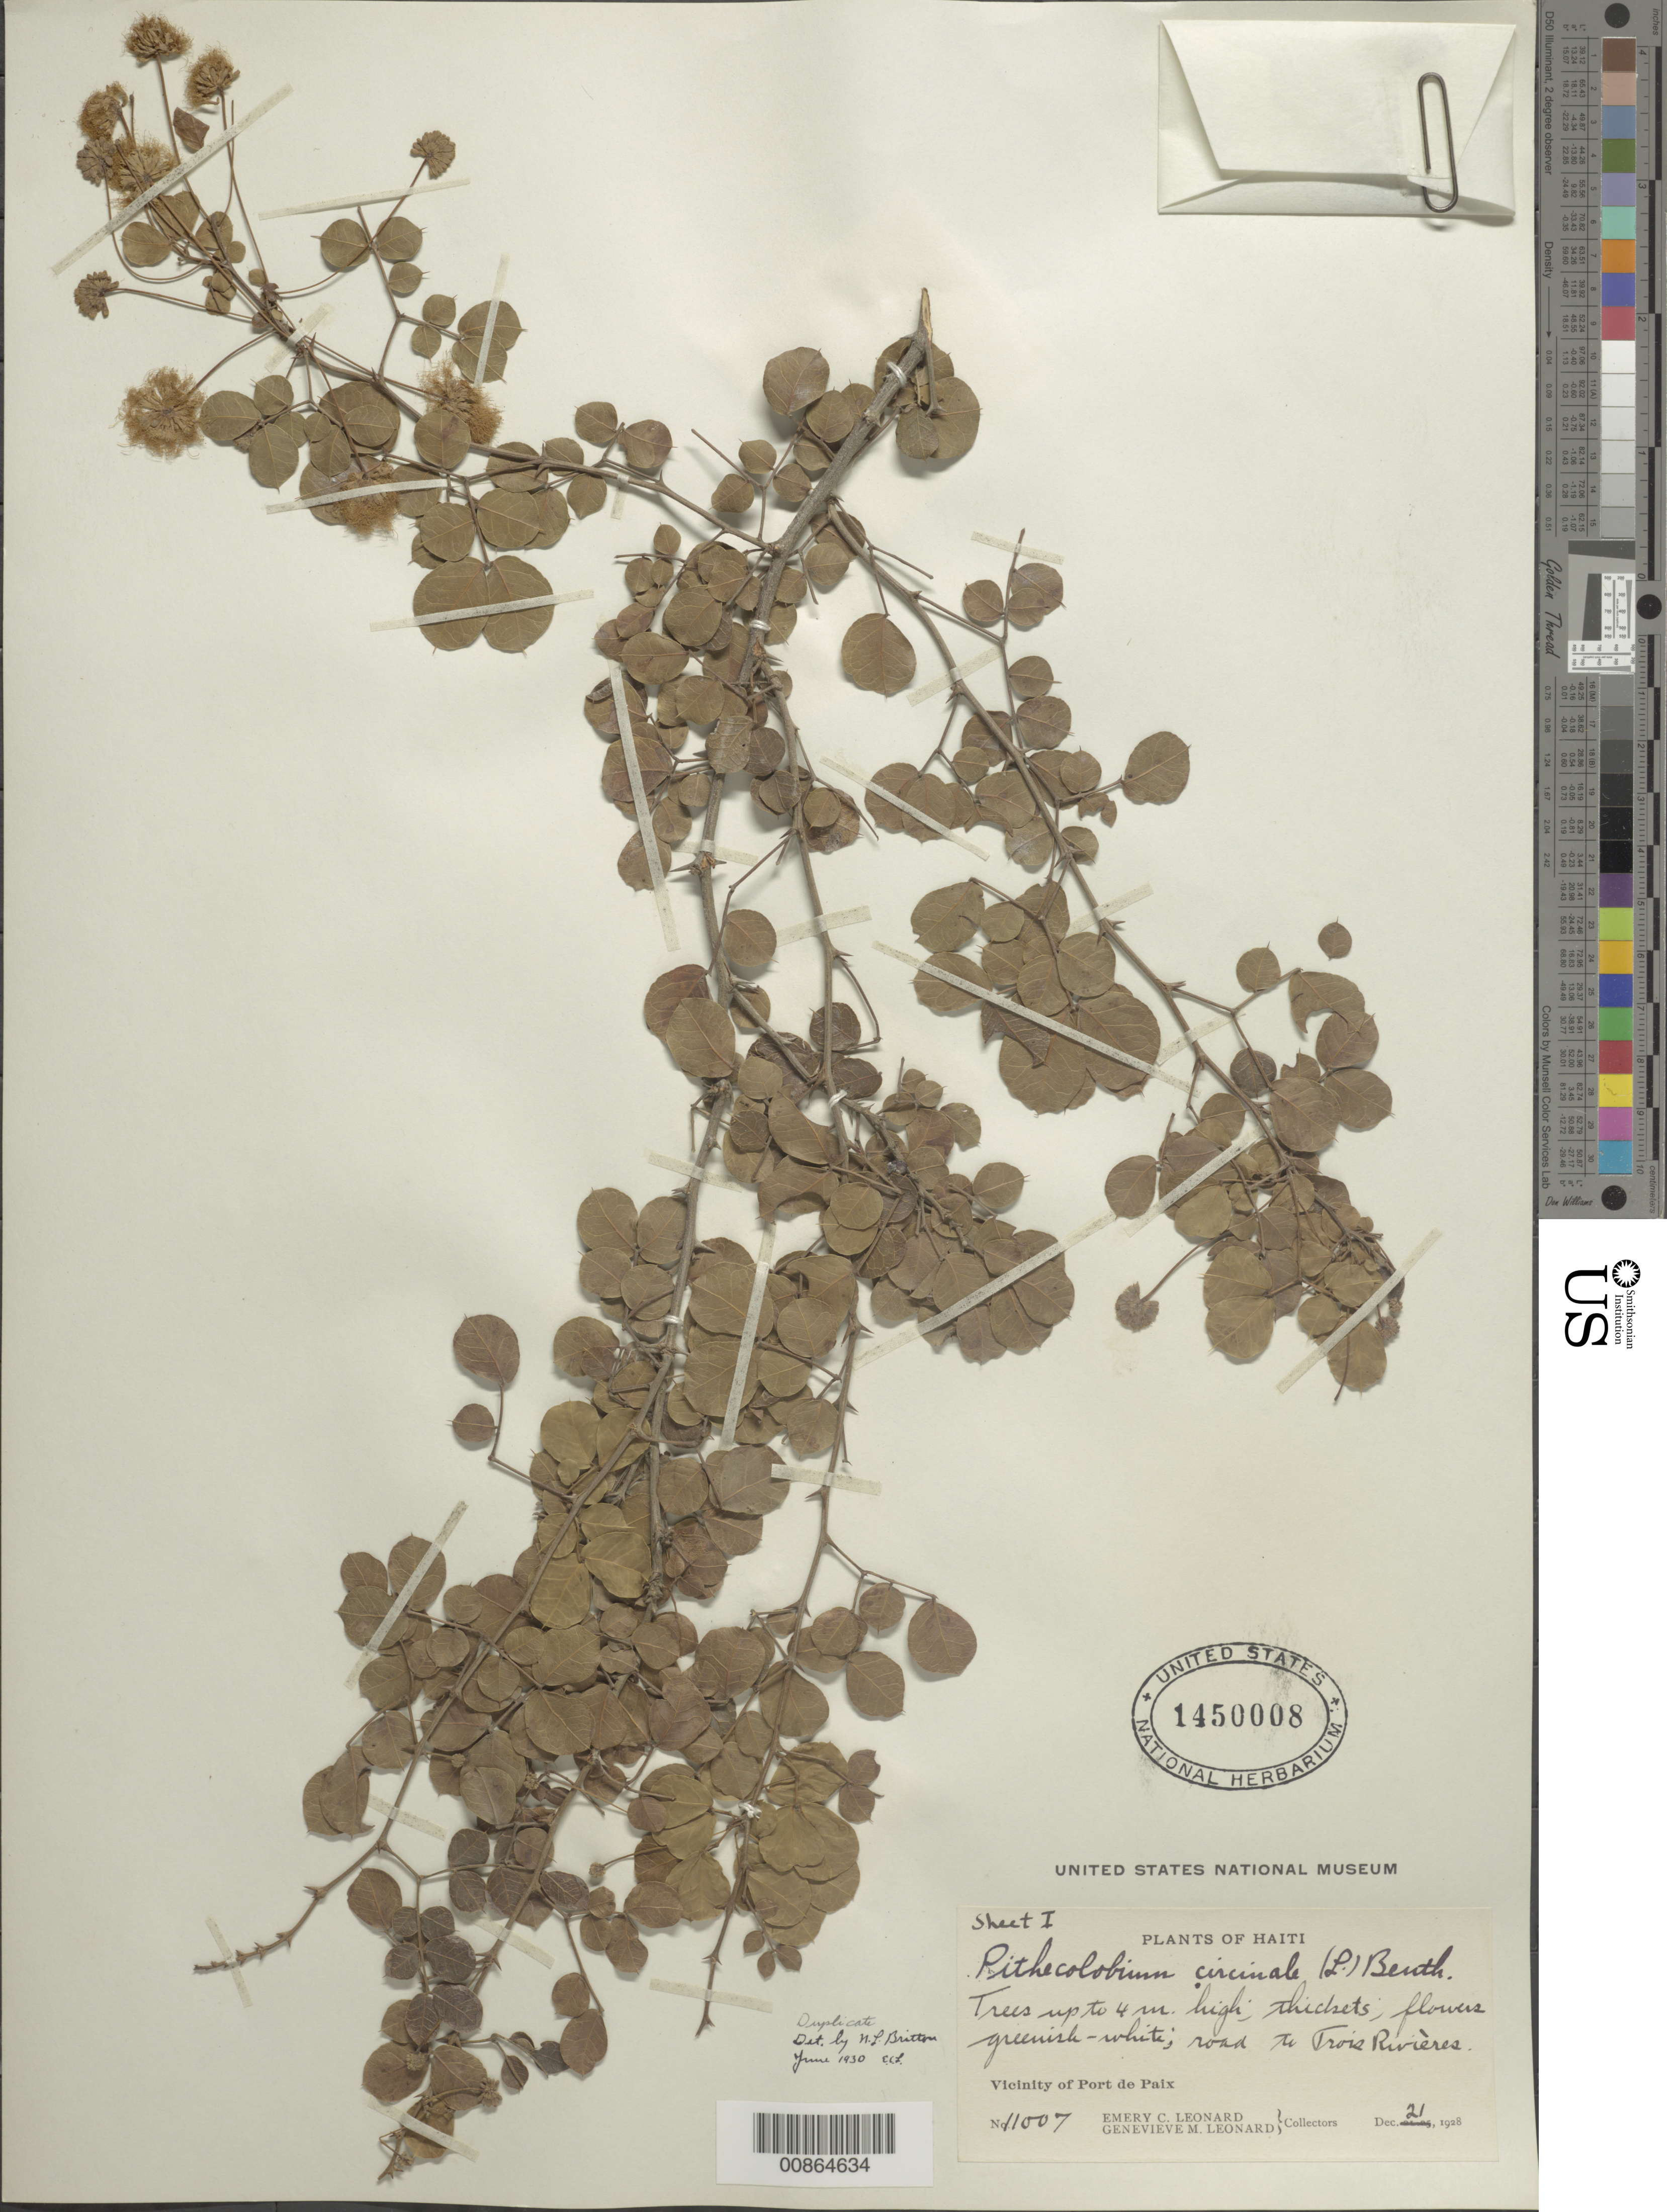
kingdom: Plantae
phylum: Tracheophyta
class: Magnoliopsida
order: Fabales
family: Fabaceae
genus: Pithecellobium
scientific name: Pithecellobium circinale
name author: (L.) Benth.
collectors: E. C. Leonard & G. M. Leonard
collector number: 11007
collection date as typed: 21 Dec 1928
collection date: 1928-12-21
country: Haiti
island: Hispaniola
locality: Vicinity of Port-de-Paix. Road to Trois Rivières.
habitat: Thickets.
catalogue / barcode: US 1450008